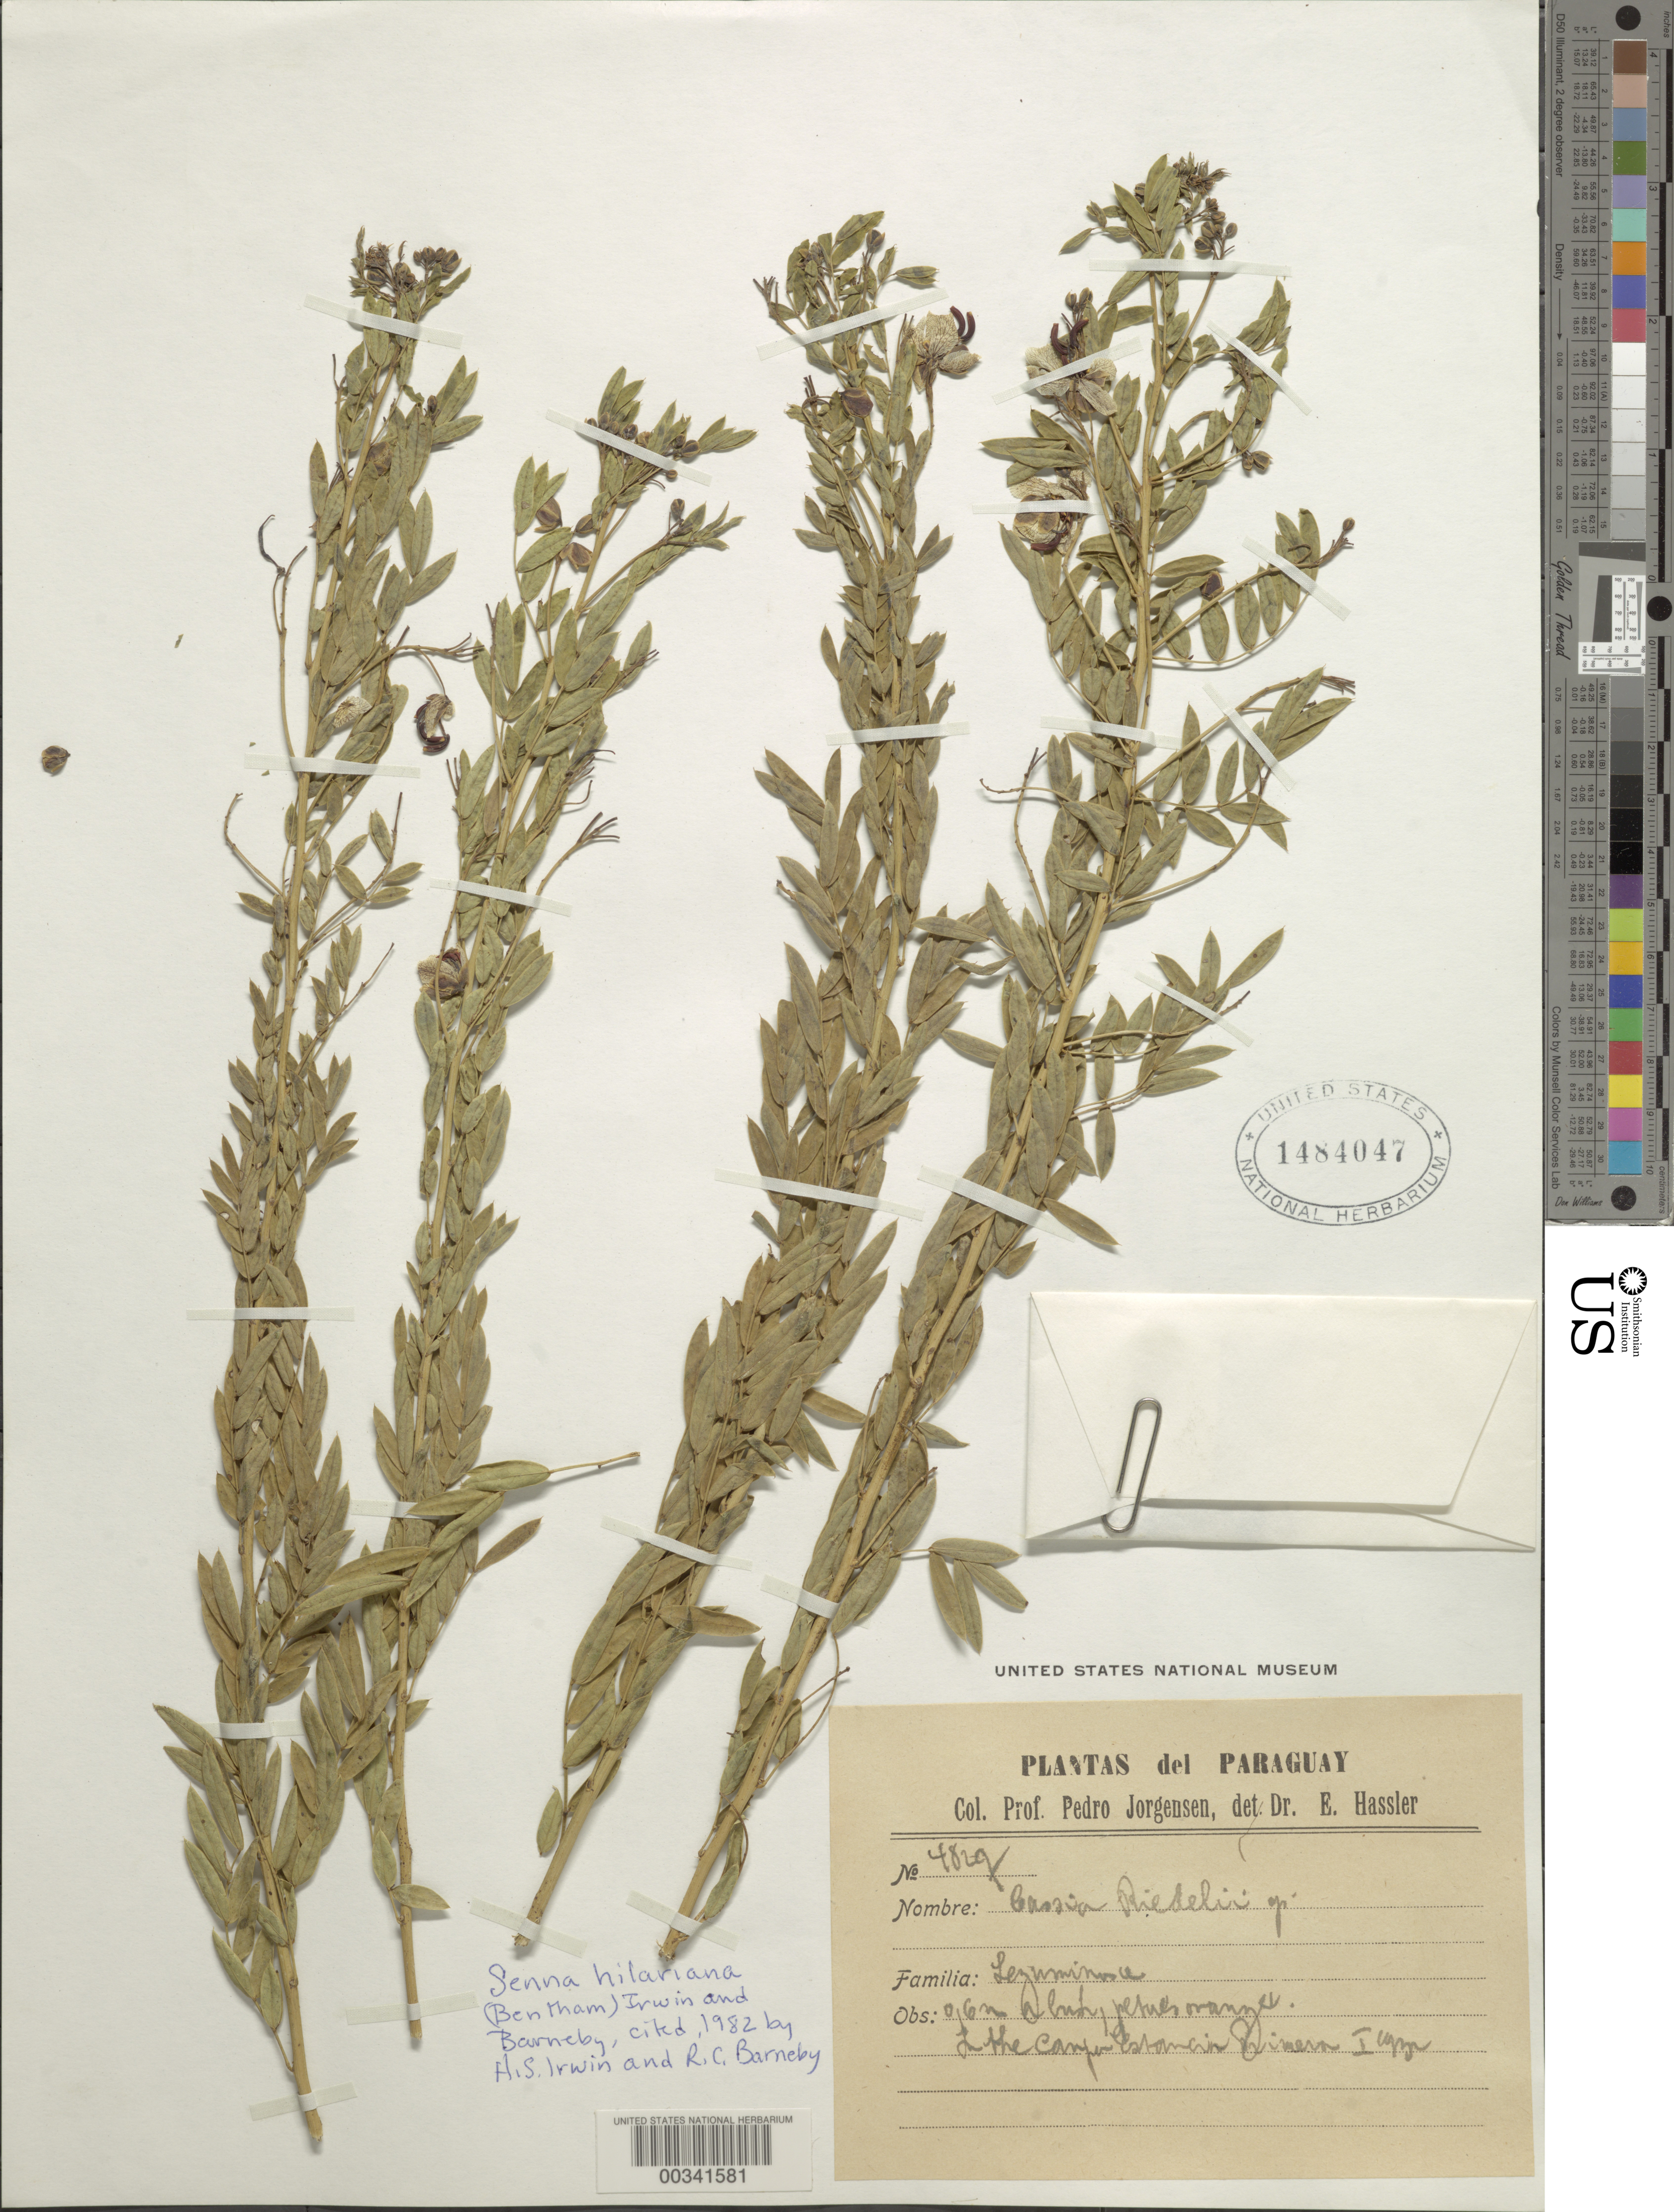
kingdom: Plantae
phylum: Tracheophyta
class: Magnoliopsida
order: Fabales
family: Fabaceae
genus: Senna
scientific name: Senna hilariana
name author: (Benth.) H.S. Irwin & Barneby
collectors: P. Jorgensen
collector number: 4827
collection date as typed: Jan 1932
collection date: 1932-01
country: Paraguay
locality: In the campo estancia primera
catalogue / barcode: US 1484047